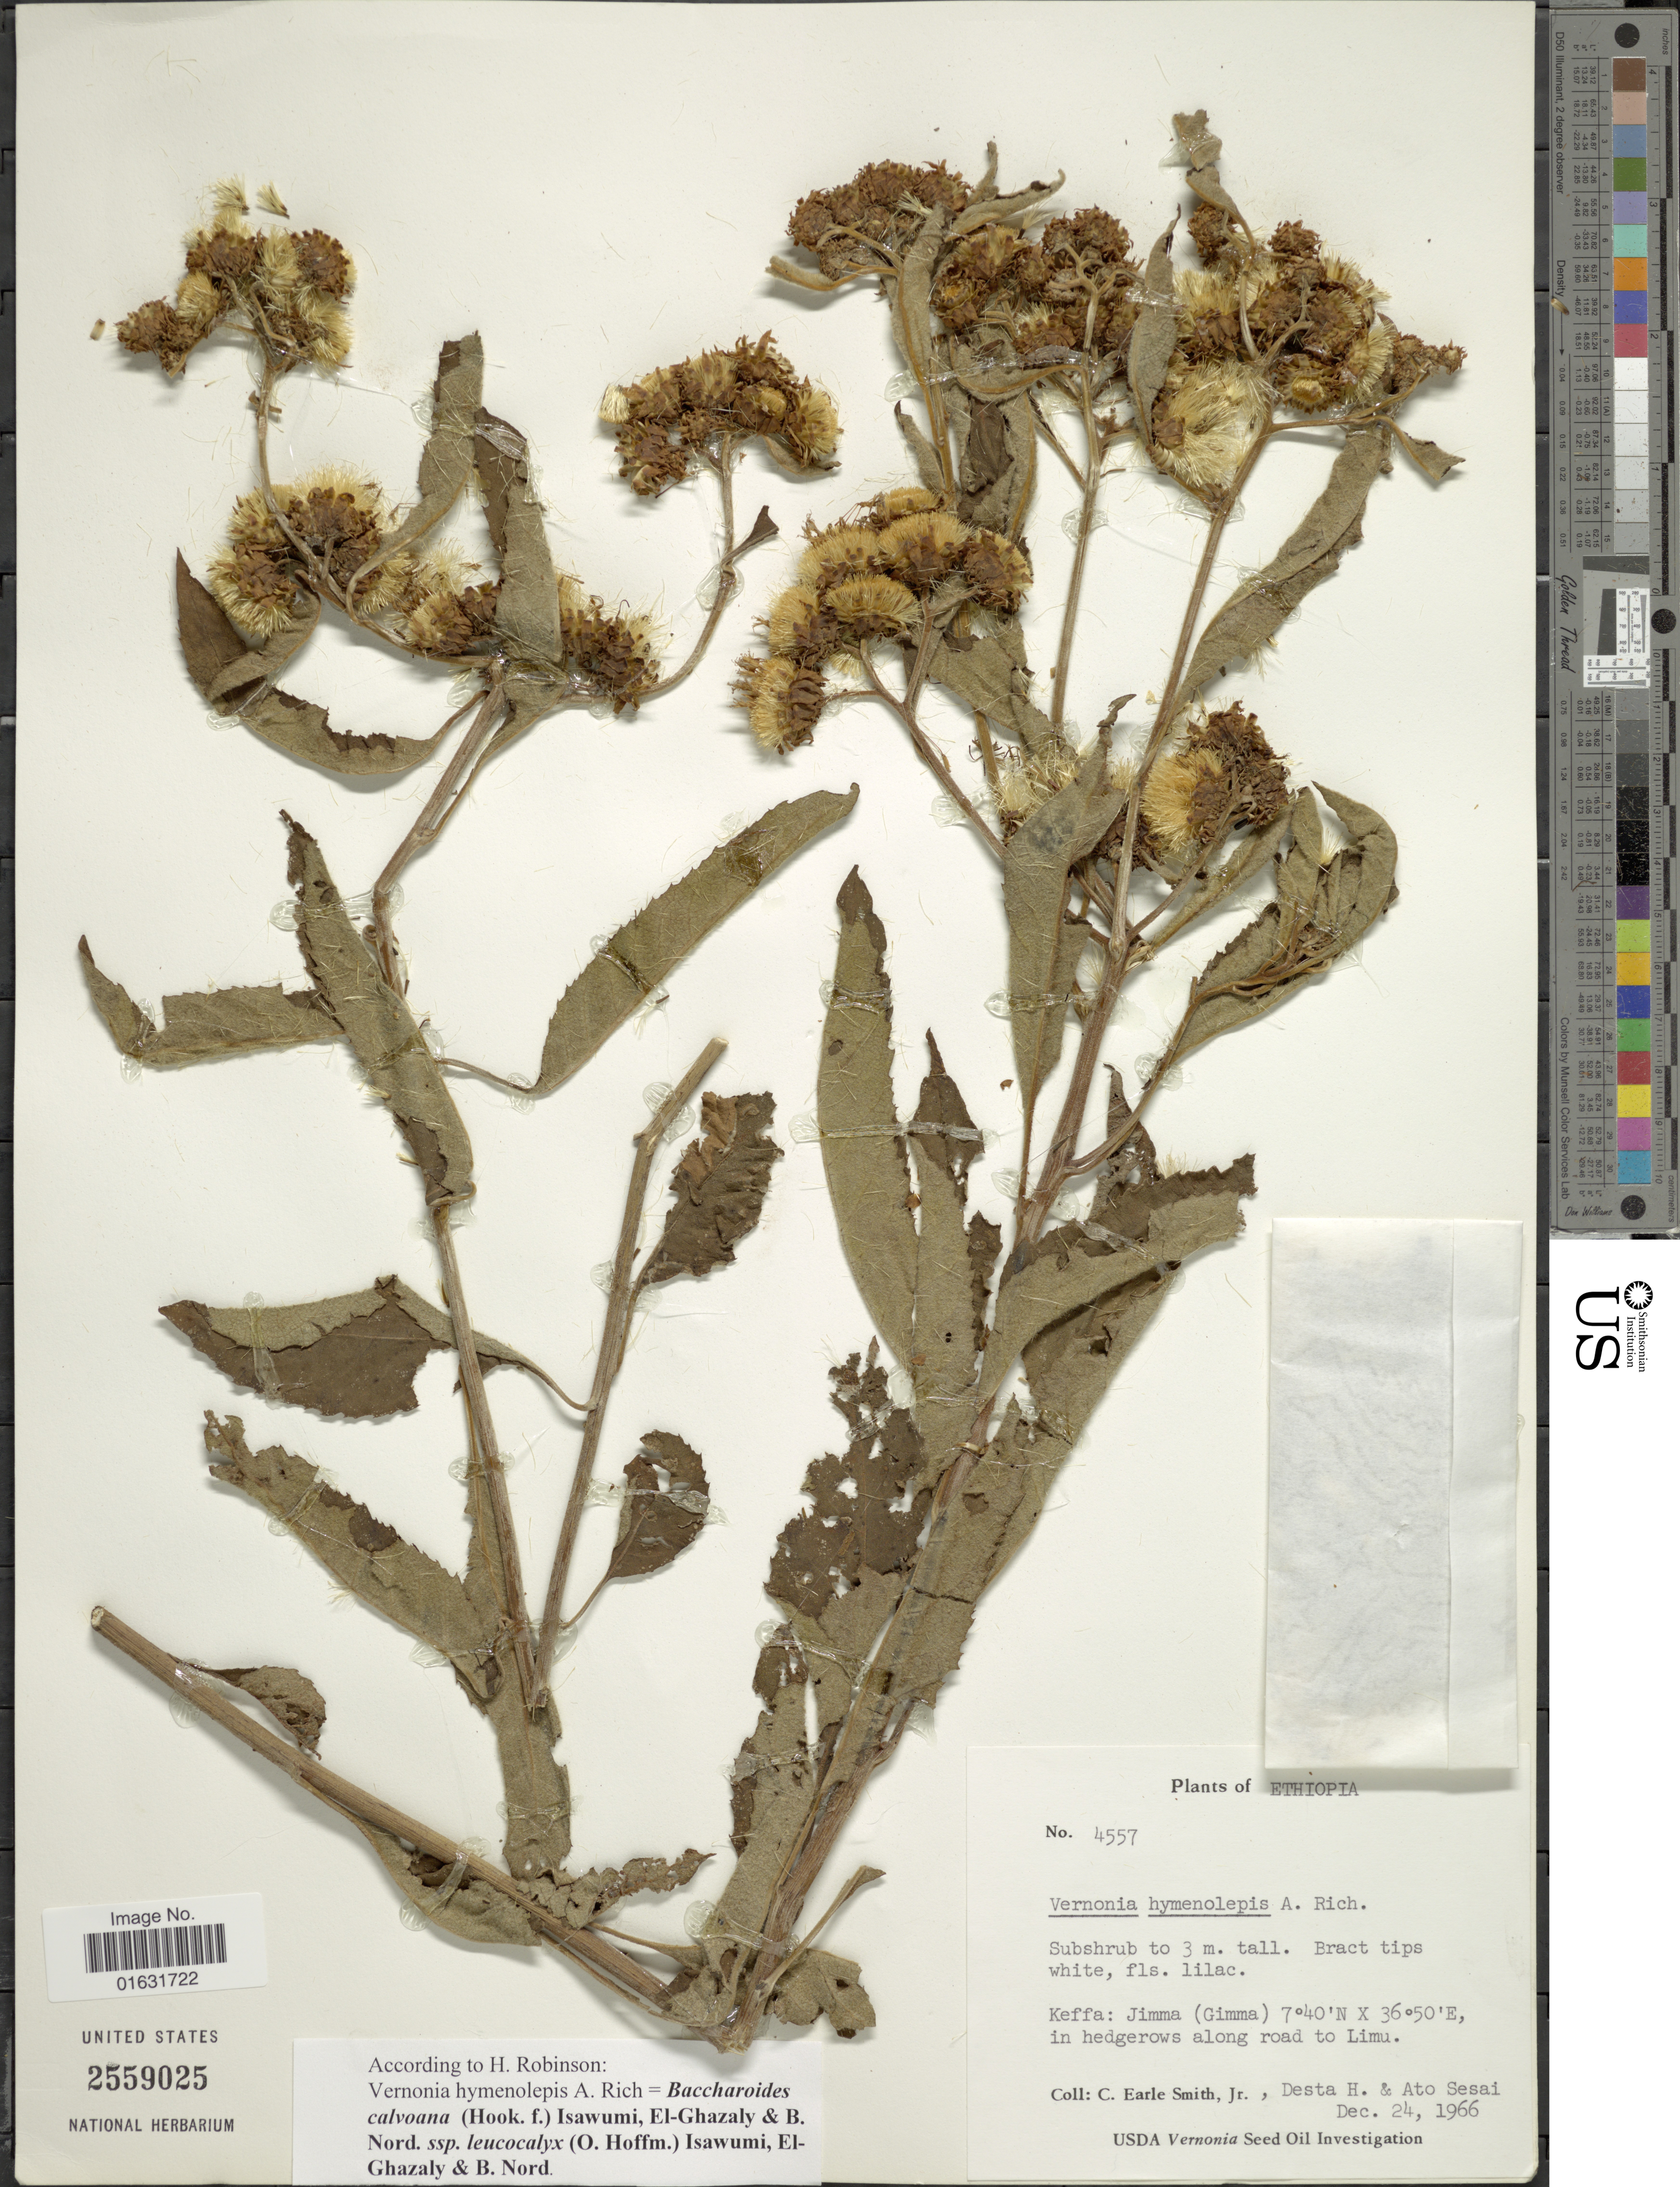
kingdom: Plantae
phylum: Tracheophyta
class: Magnoliopsida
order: Asterales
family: Asteraceae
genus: Baccharoides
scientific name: Baccharoides calvoana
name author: (Hook. f.) Isawumi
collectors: C. E. Smith Jr.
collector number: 4557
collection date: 1966-12-24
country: Ethiopia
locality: Keffa: Jimma(Gimma), in hedgerows along road to Limu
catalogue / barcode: US 2559025